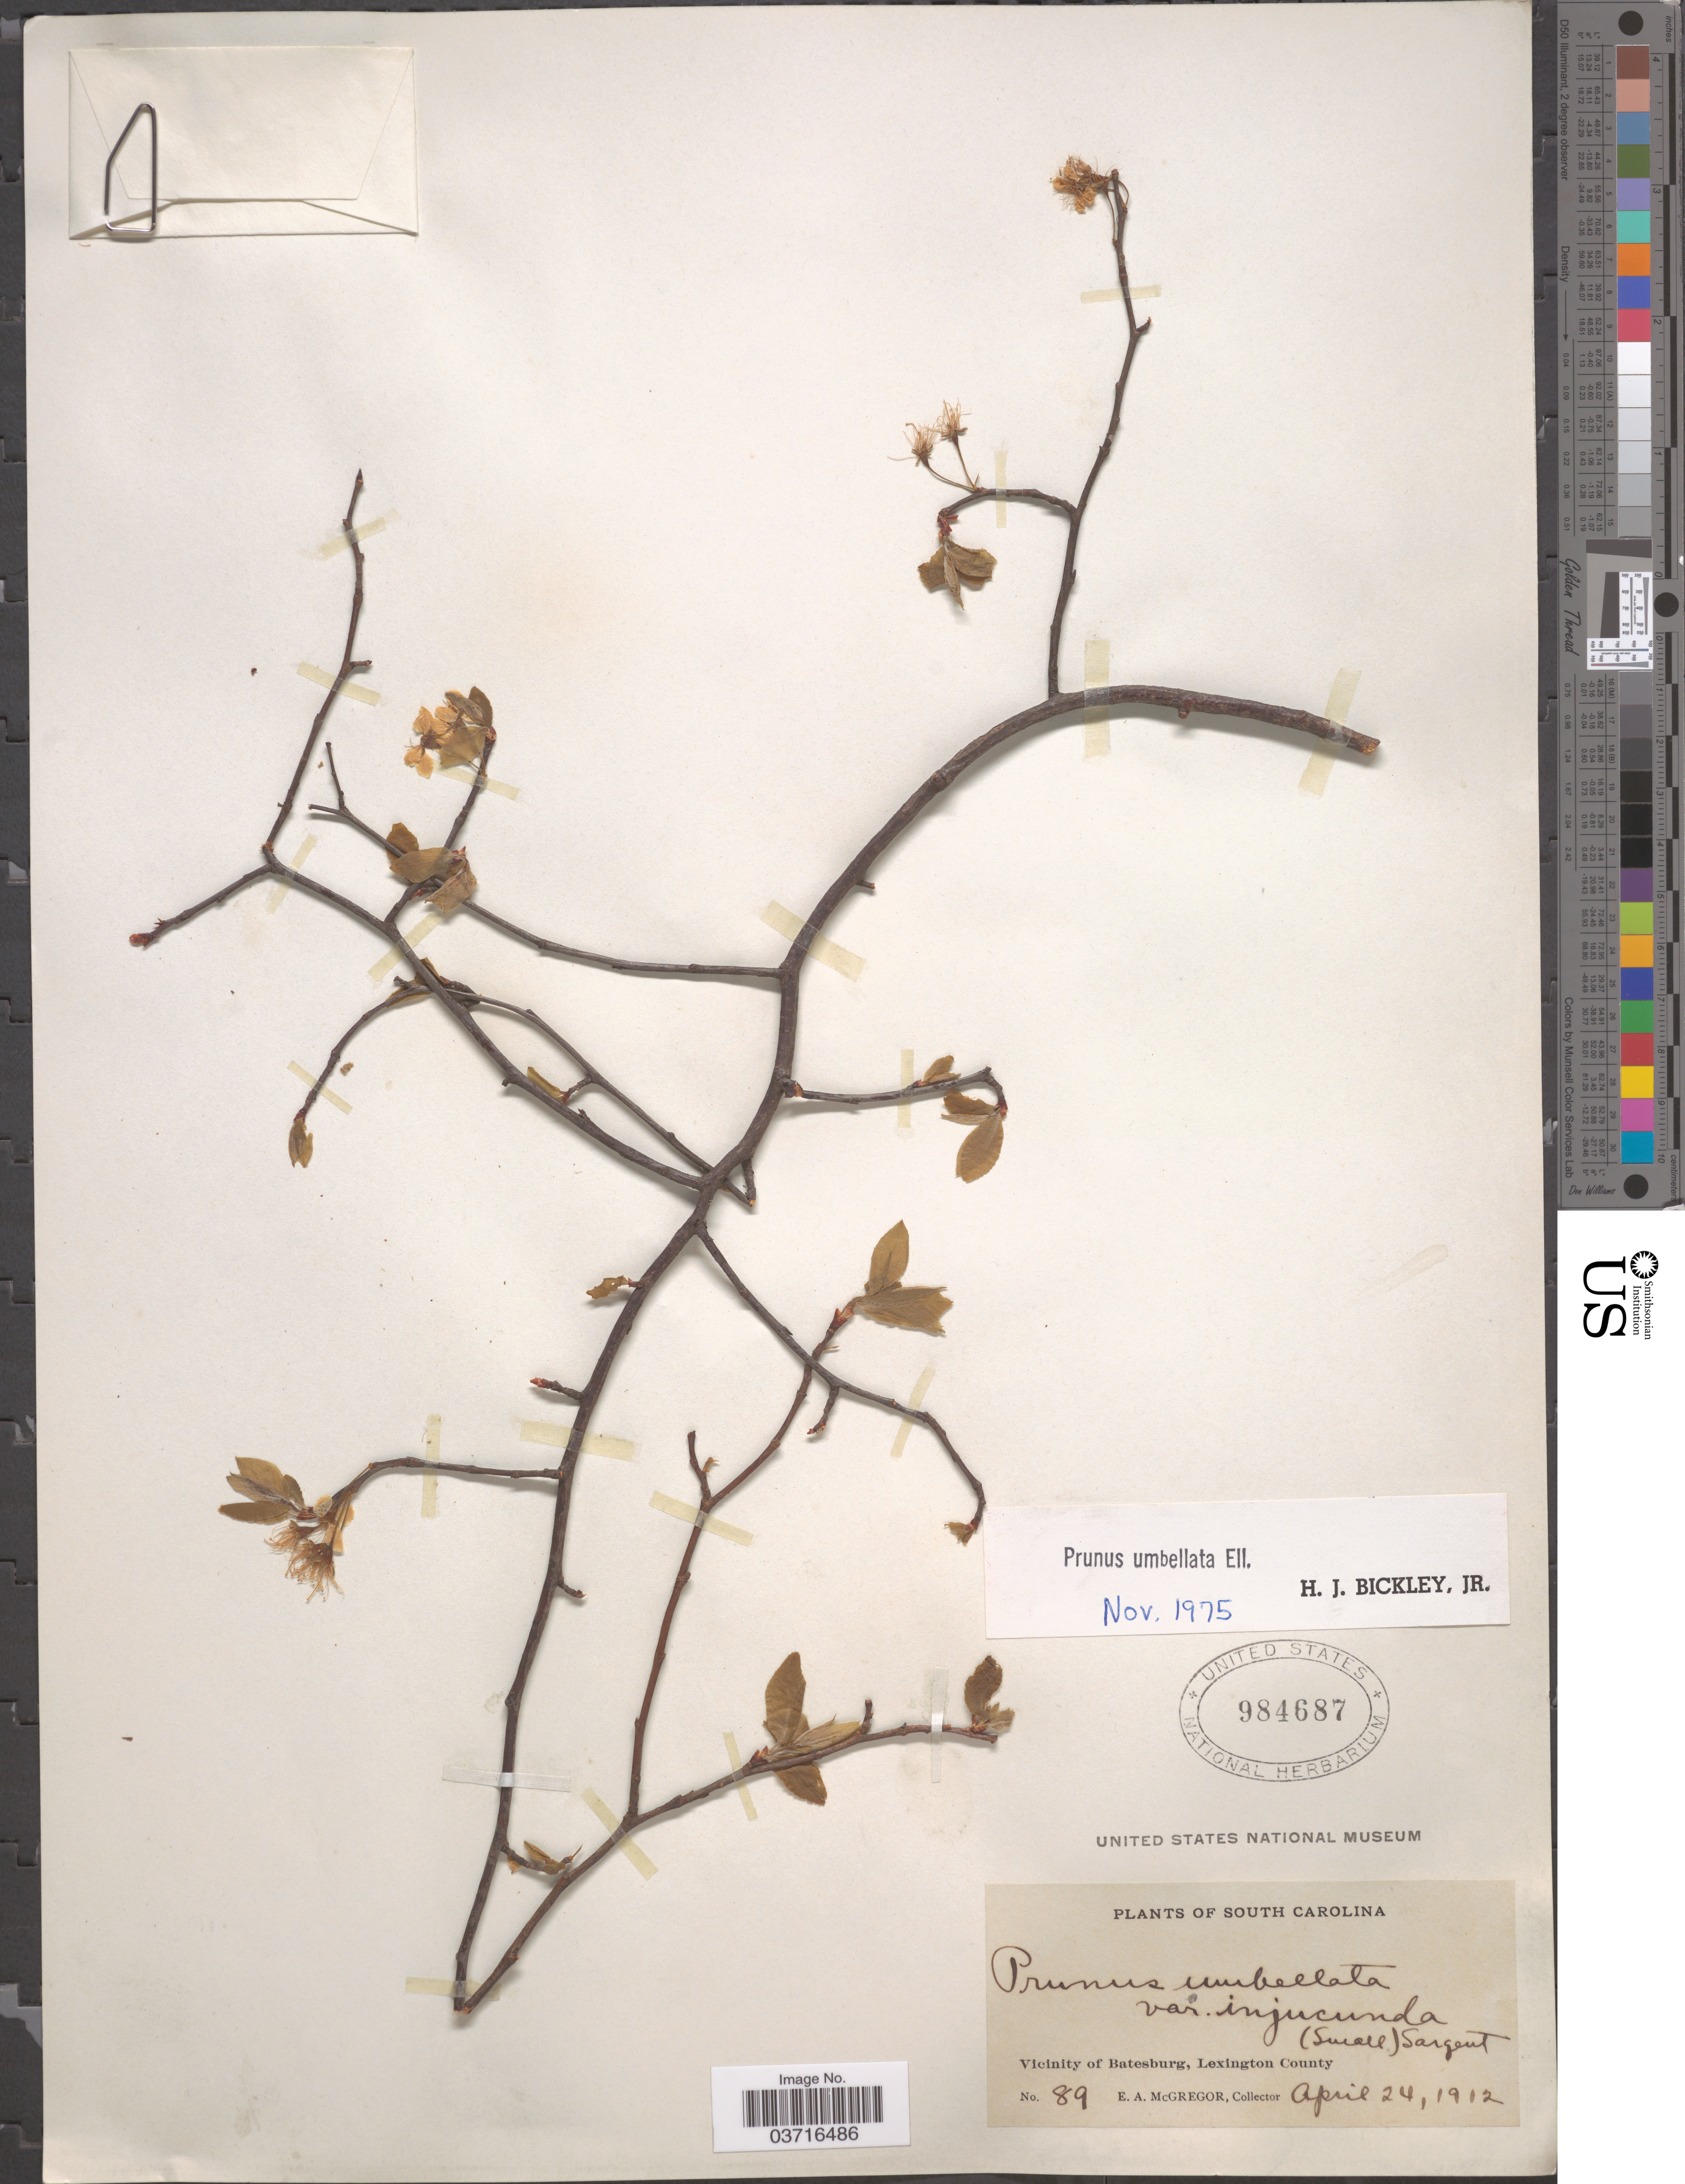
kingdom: Plantae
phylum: Tracheophyta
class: Magnoliopsida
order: Rosales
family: Rosaceae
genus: Prunus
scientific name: Prunus umbellata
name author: Elliott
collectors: E. A. McGregor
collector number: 89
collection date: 1912-04-24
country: United States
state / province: South Carolina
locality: Vicinity of Batesburg, Lexington County.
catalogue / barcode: US 984687